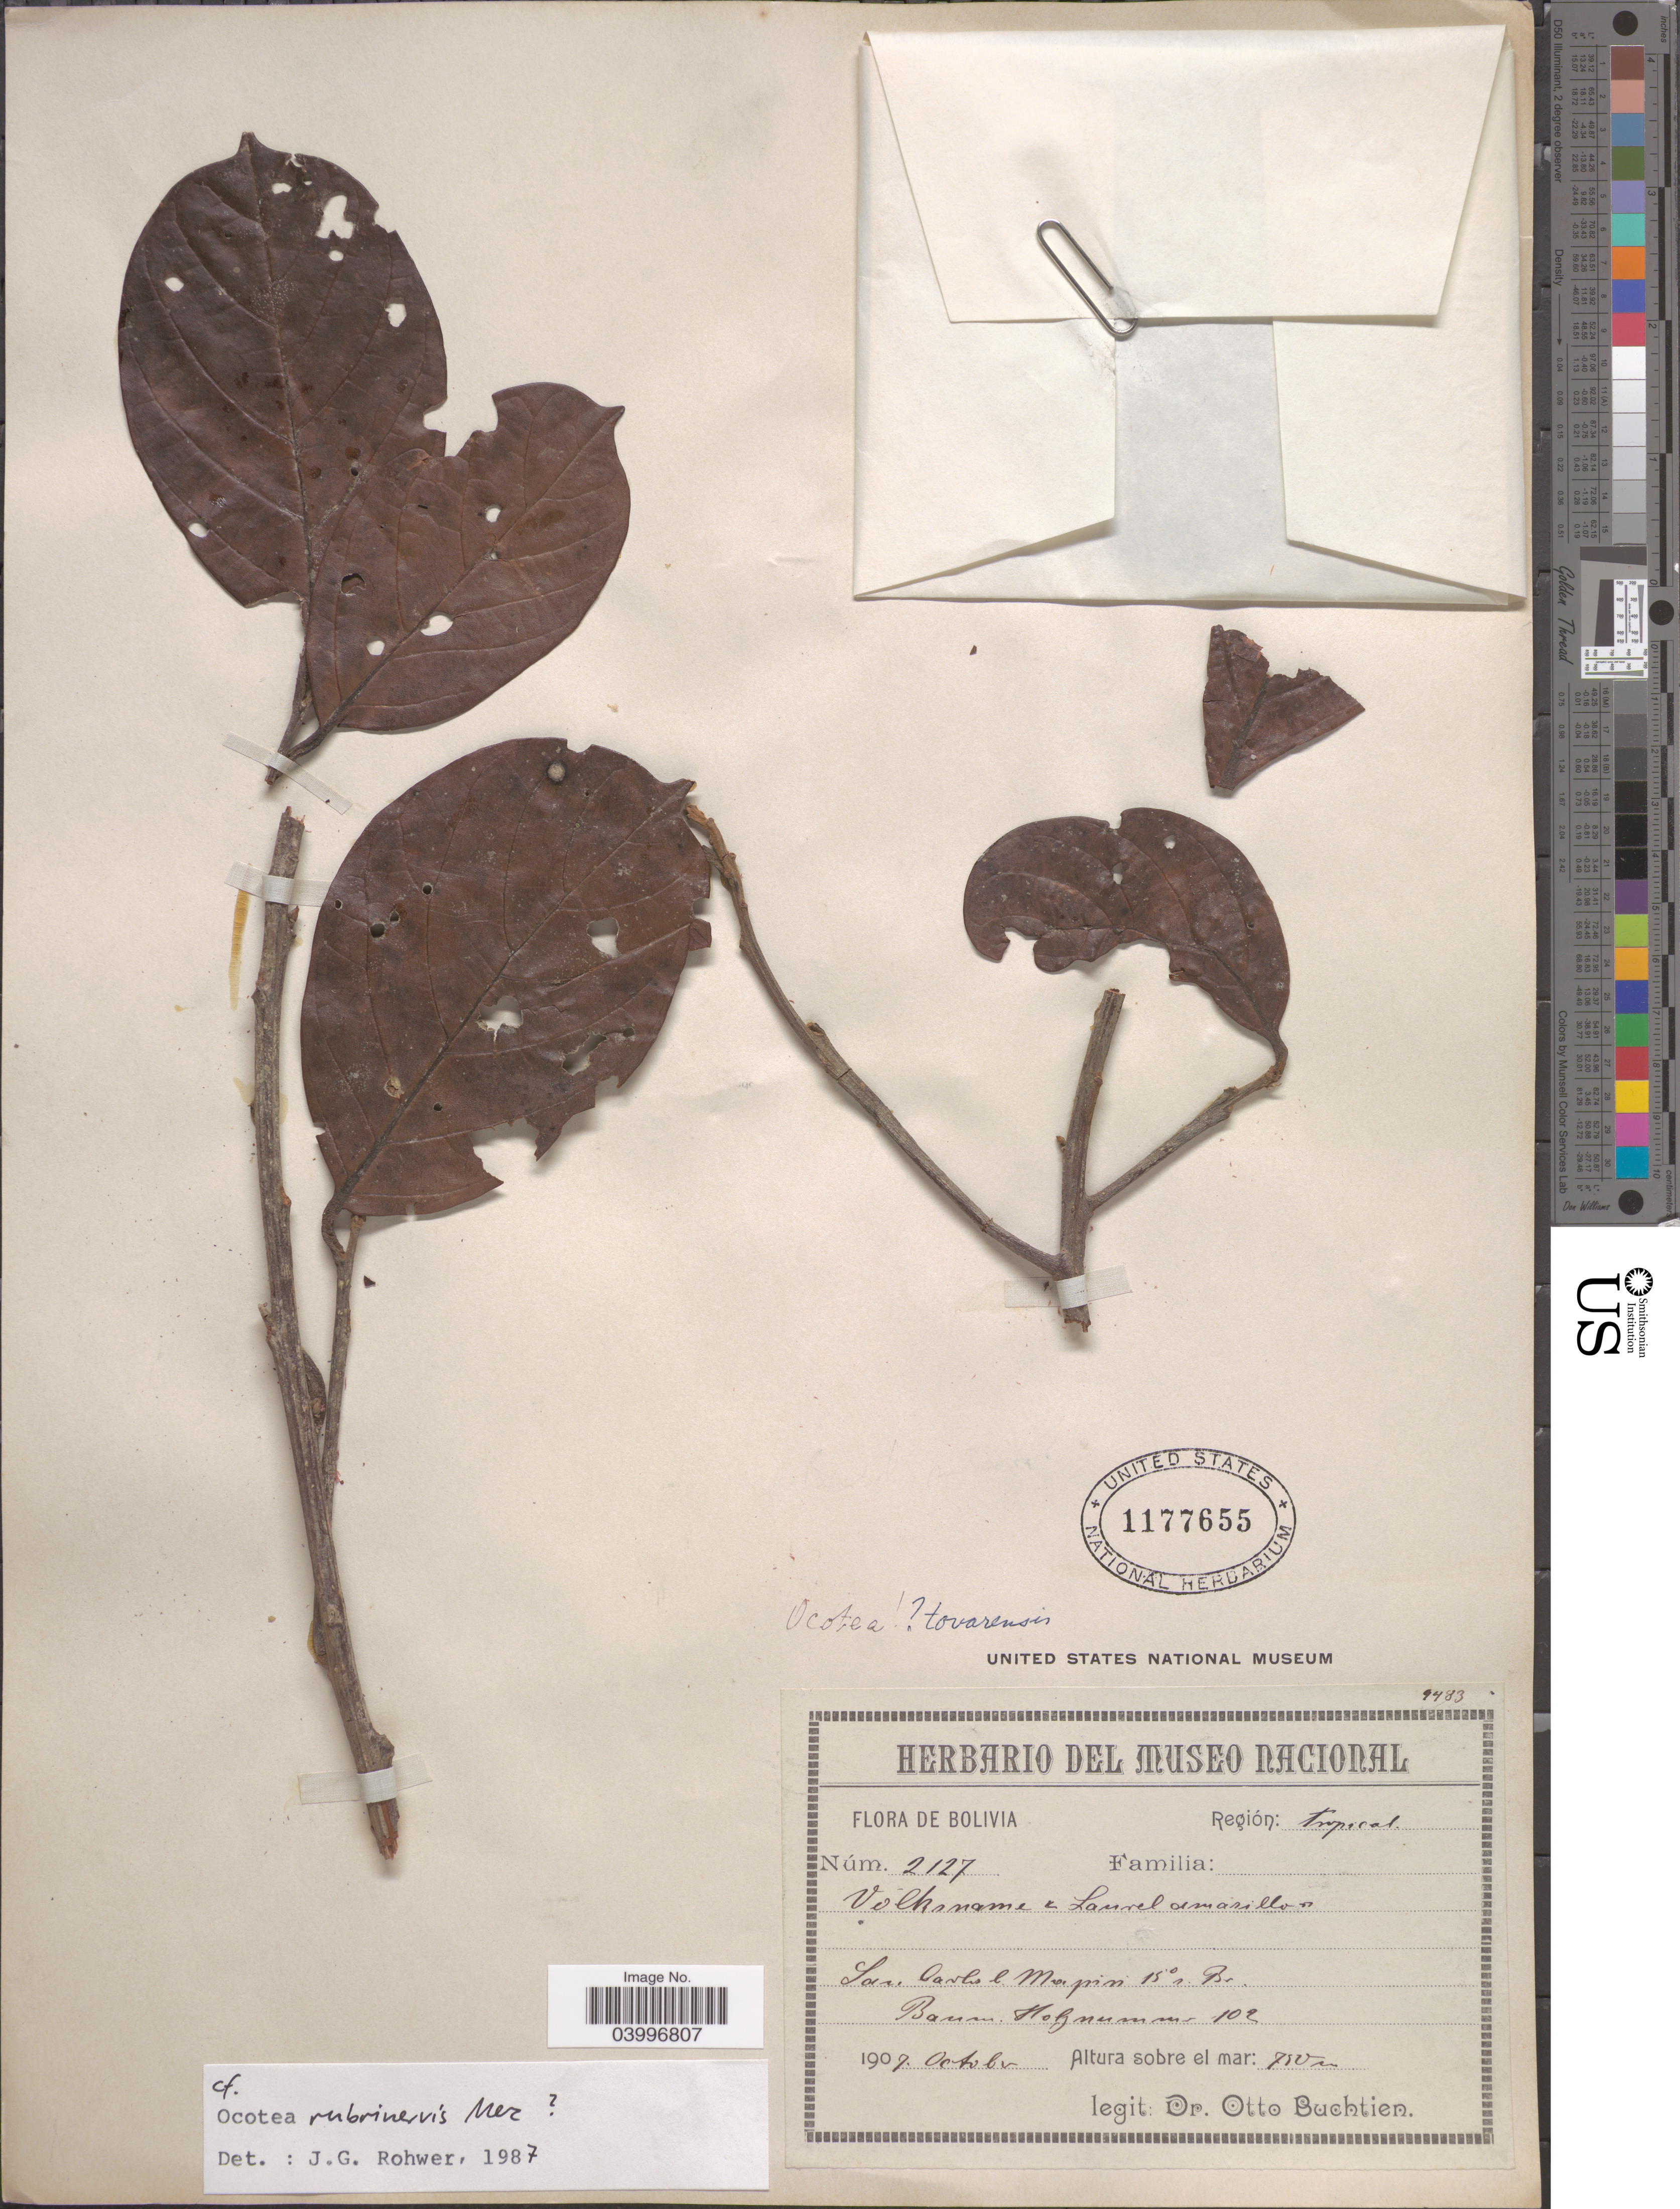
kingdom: Plantae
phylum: Tracheophyta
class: Magnoliopsida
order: Laurales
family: Lauraceae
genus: Ocotea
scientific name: Ocotea rubrinervis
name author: Mez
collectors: O. Buchtien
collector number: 2127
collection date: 1907-10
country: Bolivia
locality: Región: Tropical. San Carlos l. Mapiri 15°s. Br.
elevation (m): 750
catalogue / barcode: US 1177655